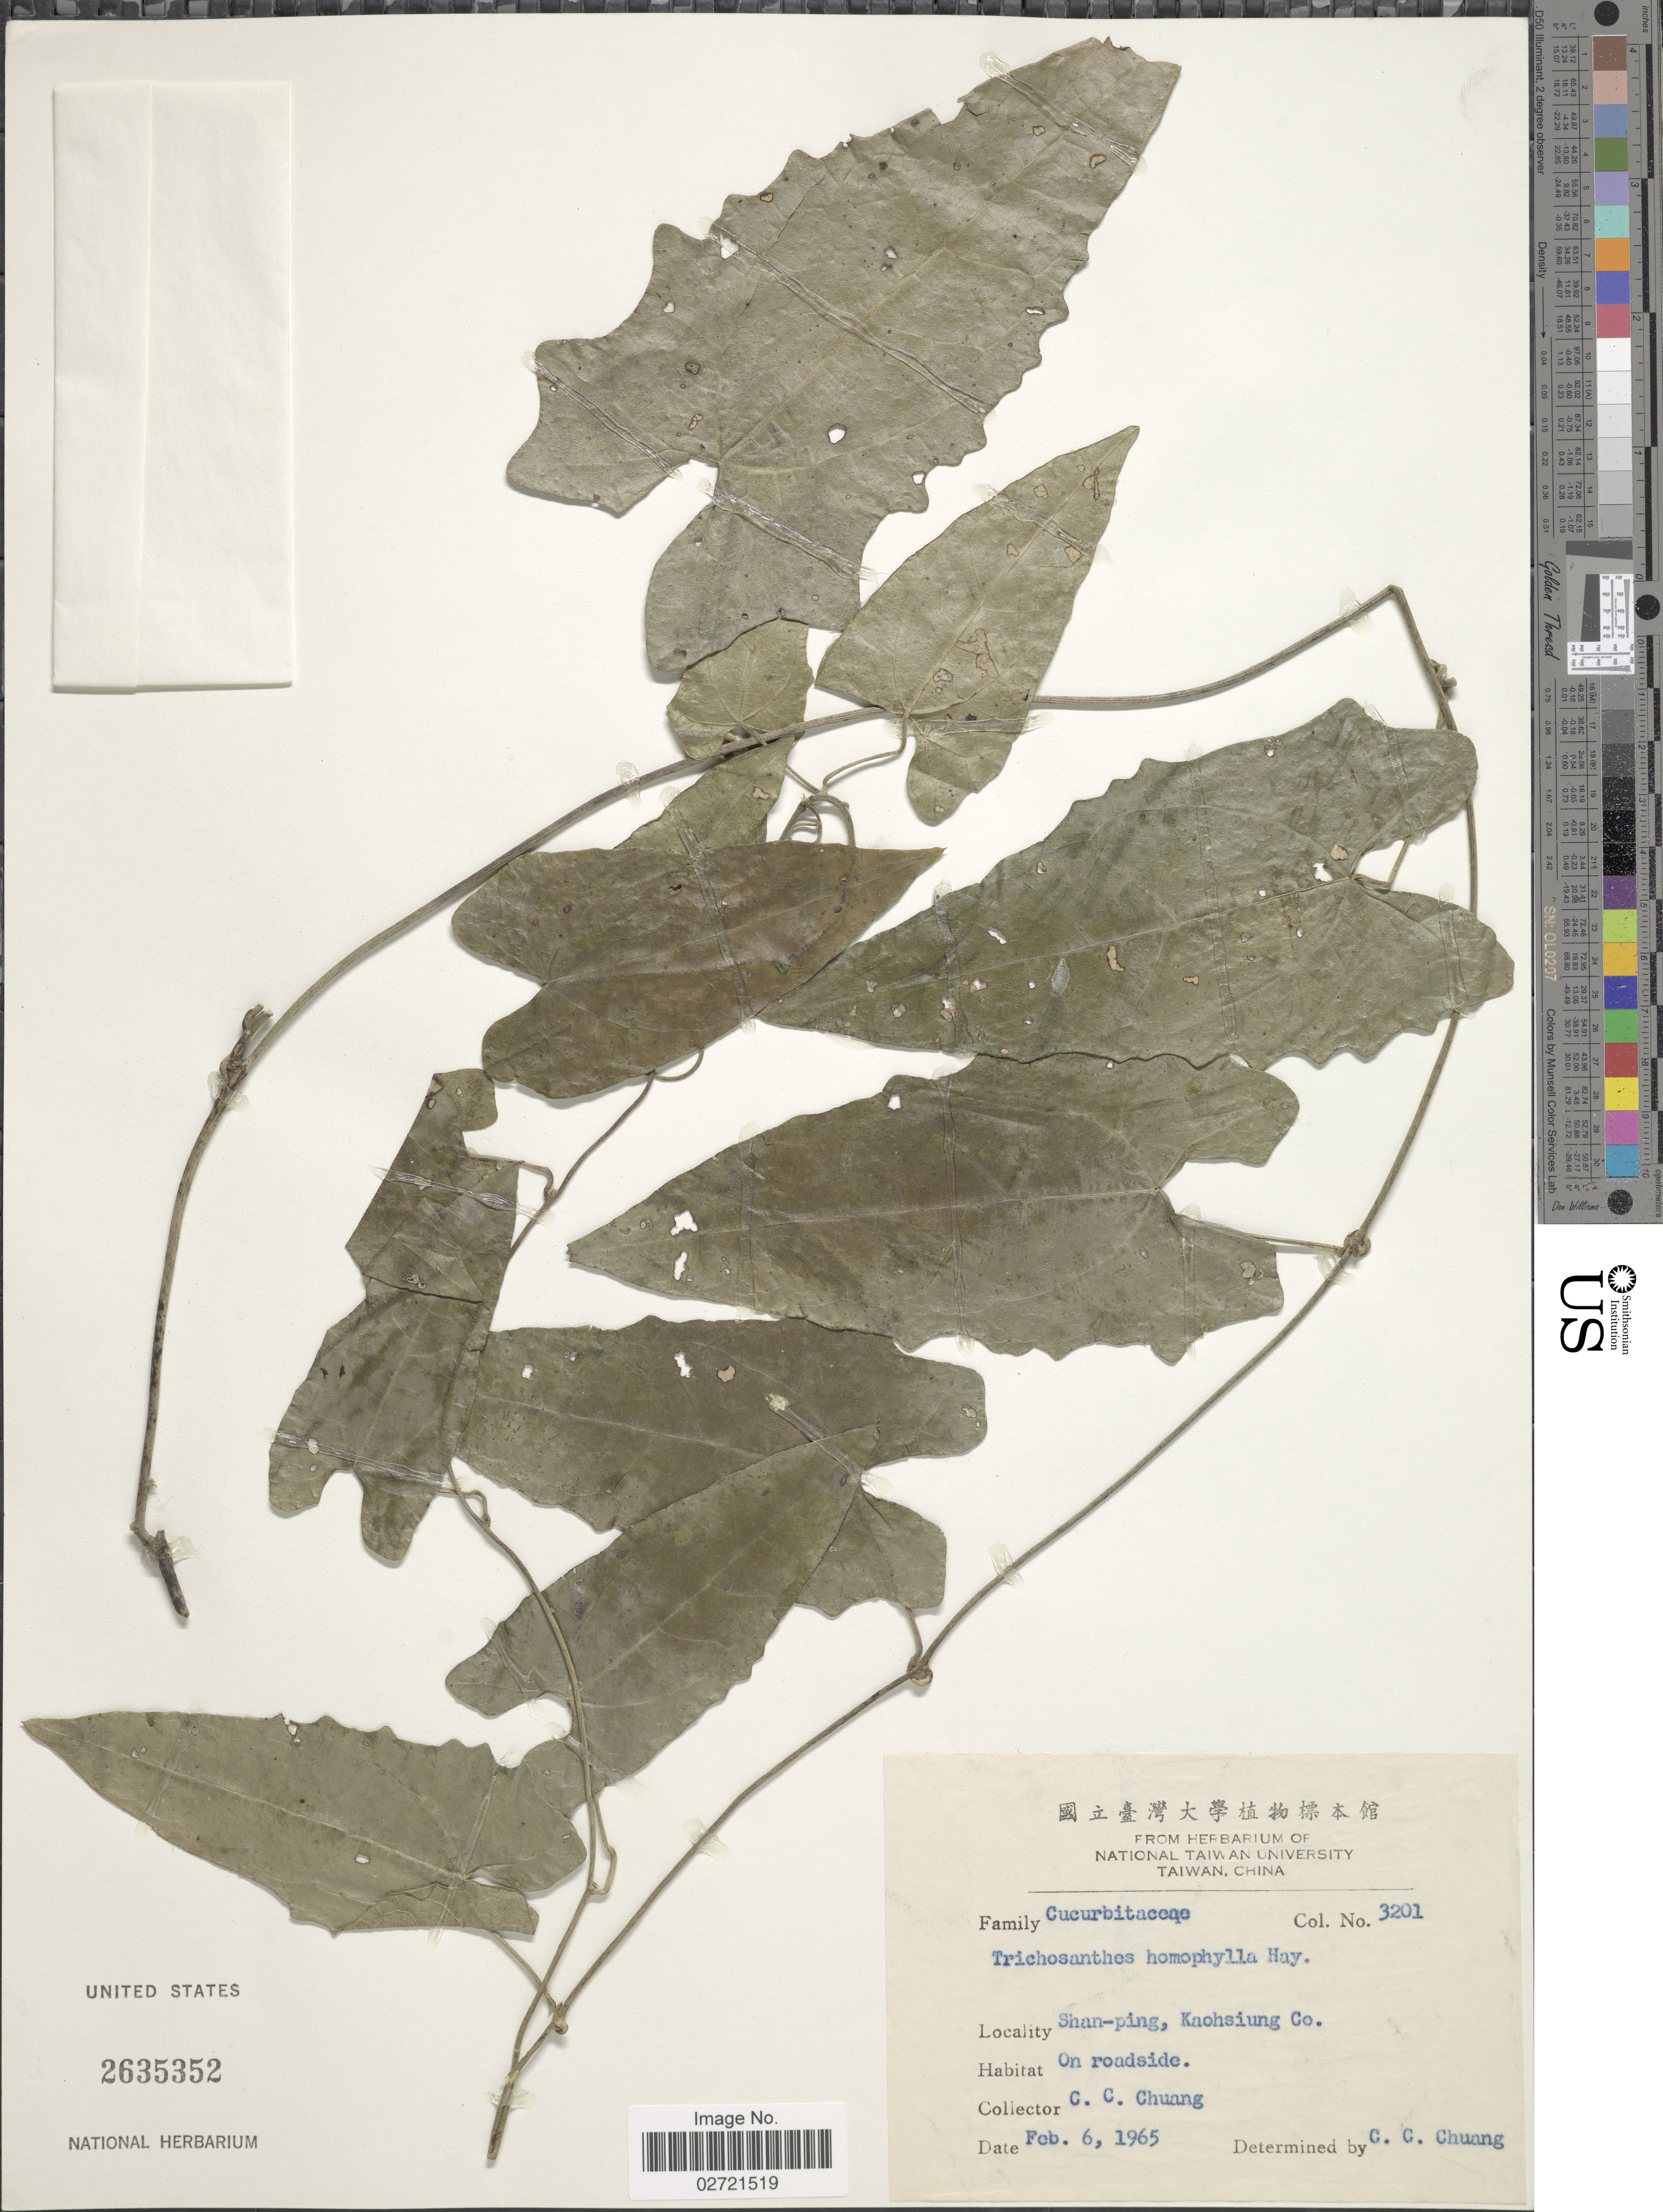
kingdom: Plantae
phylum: Tracheophyta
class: Magnoliopsida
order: Cucurbitales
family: Cucurbitaceae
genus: Trichosanthes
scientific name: Trichosanthes homophylla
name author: Hayata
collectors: C. C. Chuang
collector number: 3201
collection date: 1965-02-06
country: Taiwan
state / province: Kaohsiung City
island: Taiwan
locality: Shan-ping, Kaohsiung Co., on roadside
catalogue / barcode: US 2635352